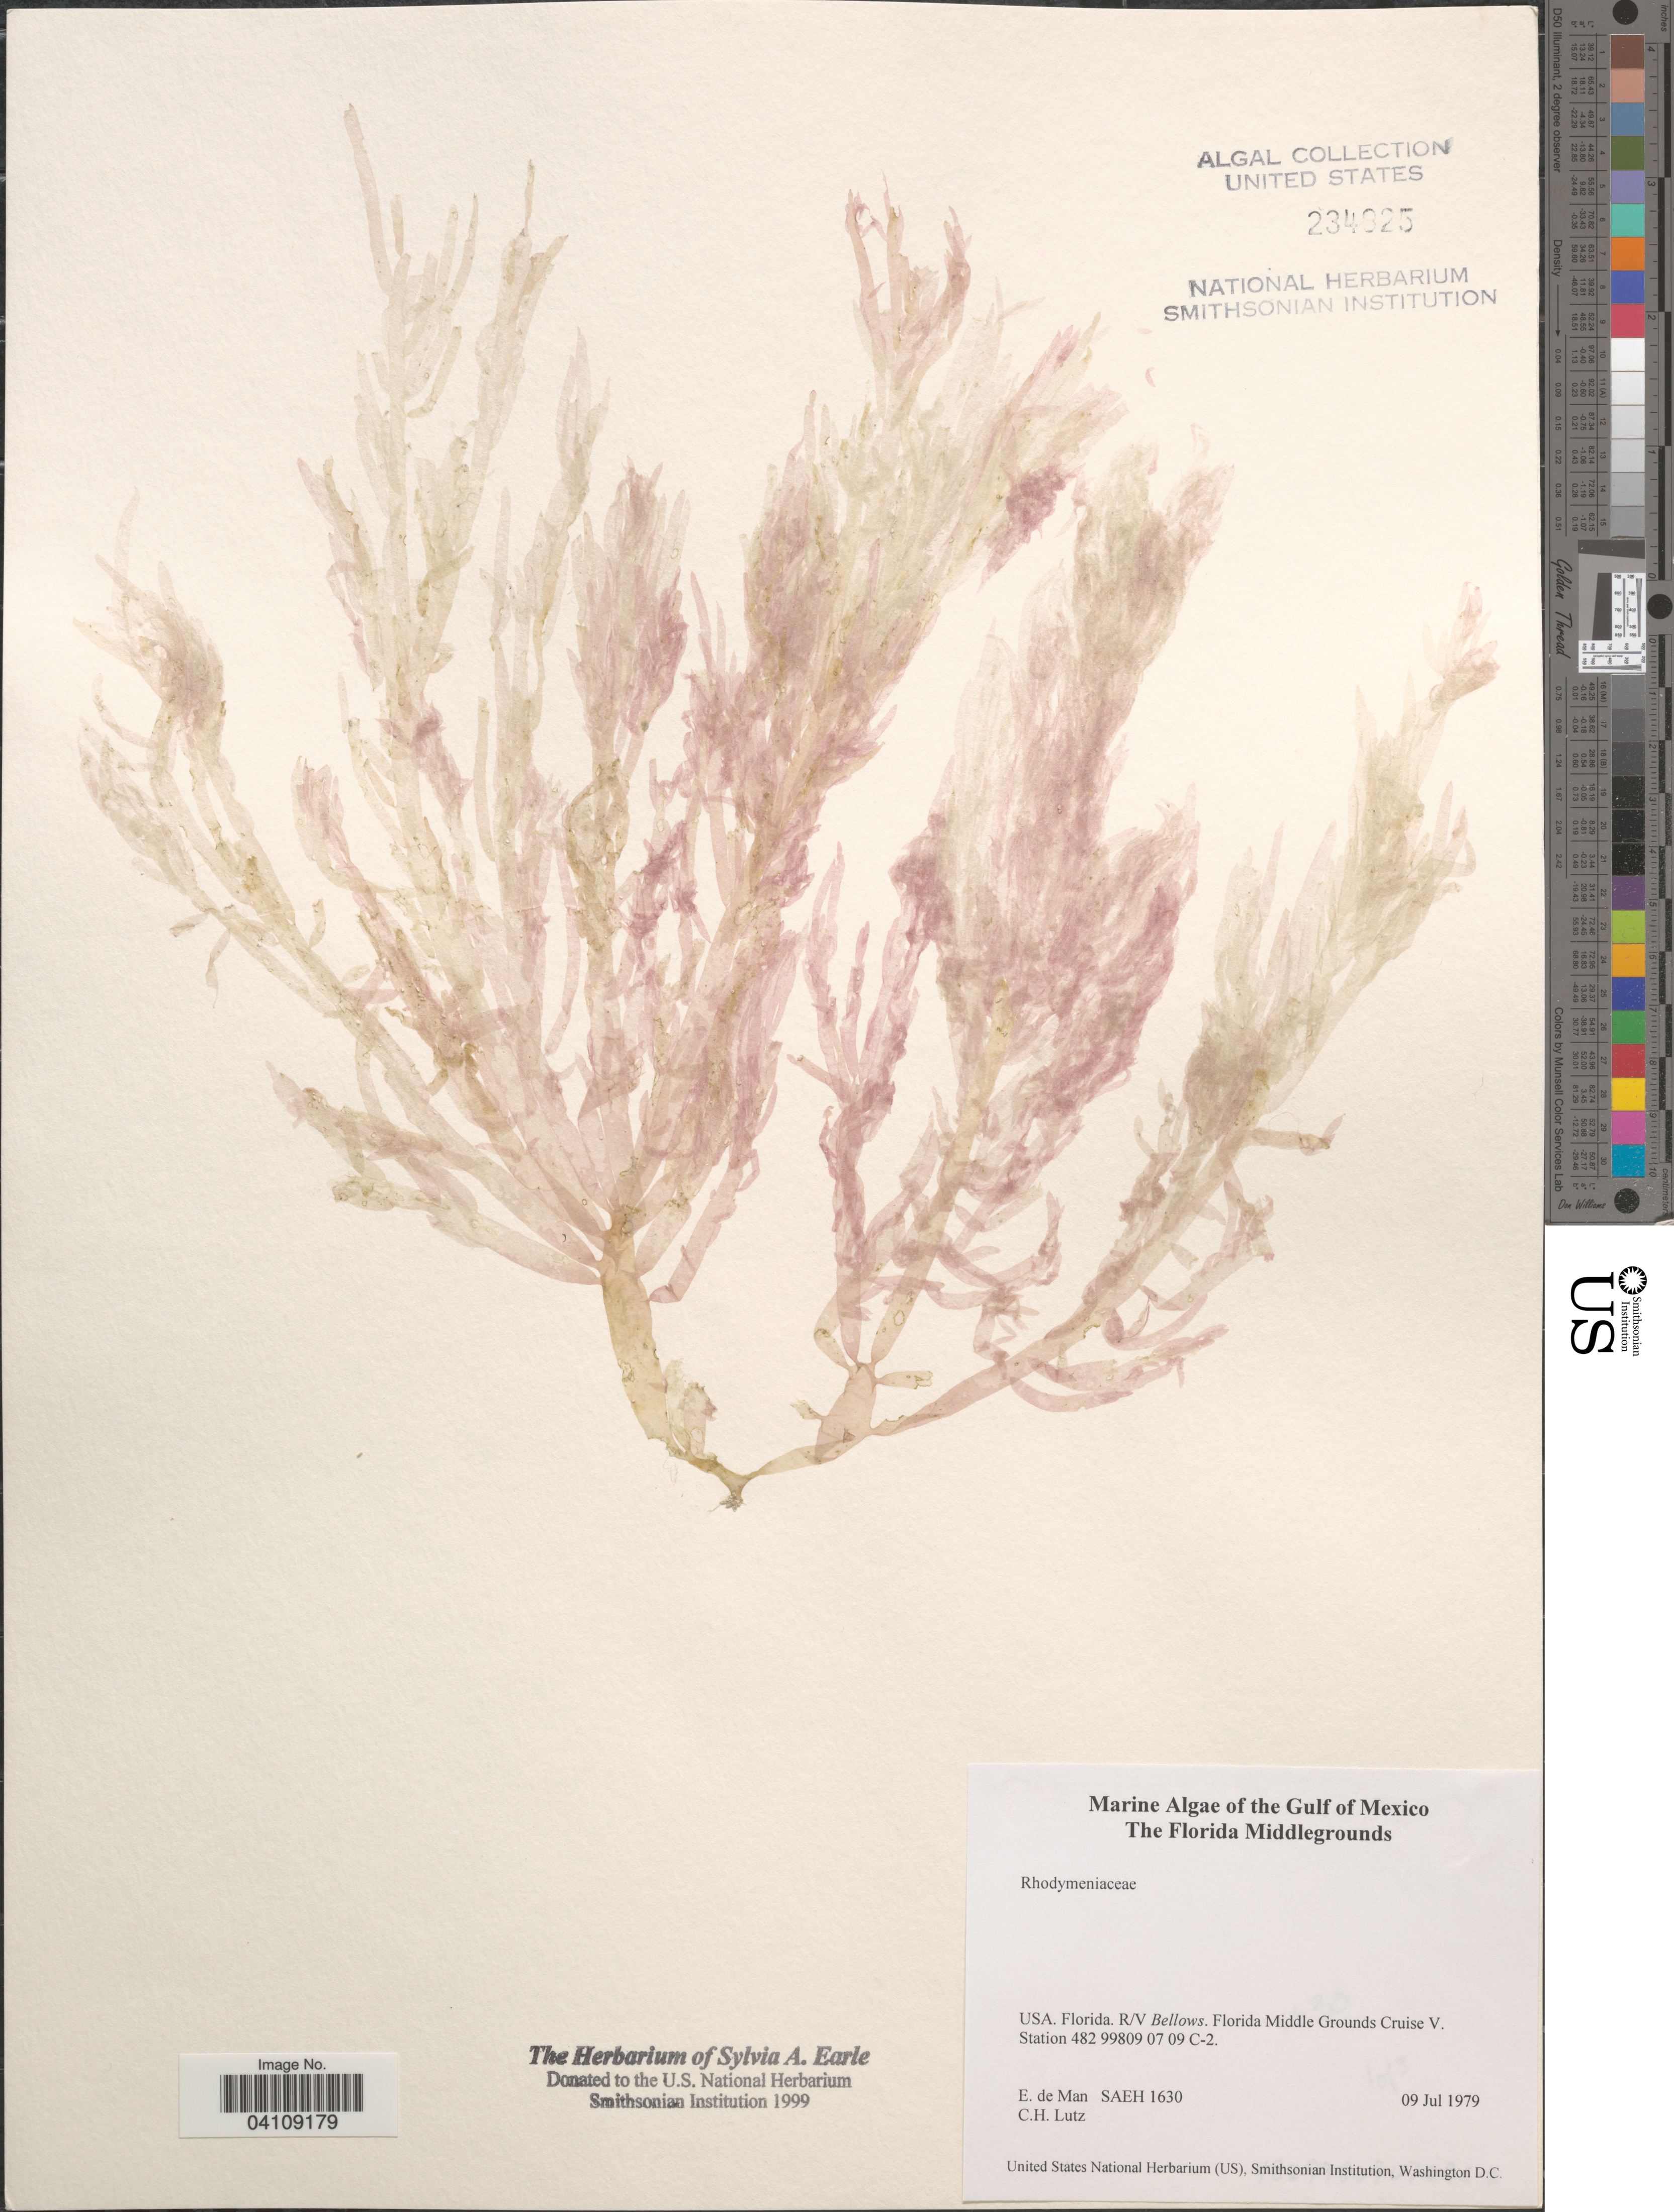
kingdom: Plantae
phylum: Rhodophyta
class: Florideophyceae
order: Rhodymeniales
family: Rhodymeniaceae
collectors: E. de Man & C. Lutz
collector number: SAEH 1630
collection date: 1979-07-09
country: United States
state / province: Florida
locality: Gulf of Mexico. The Florida Middlegrounds. Florida. R/V Bellows. Florida Middle Grounds V. Station 482 99809 07 09 C-2.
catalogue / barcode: US 234925